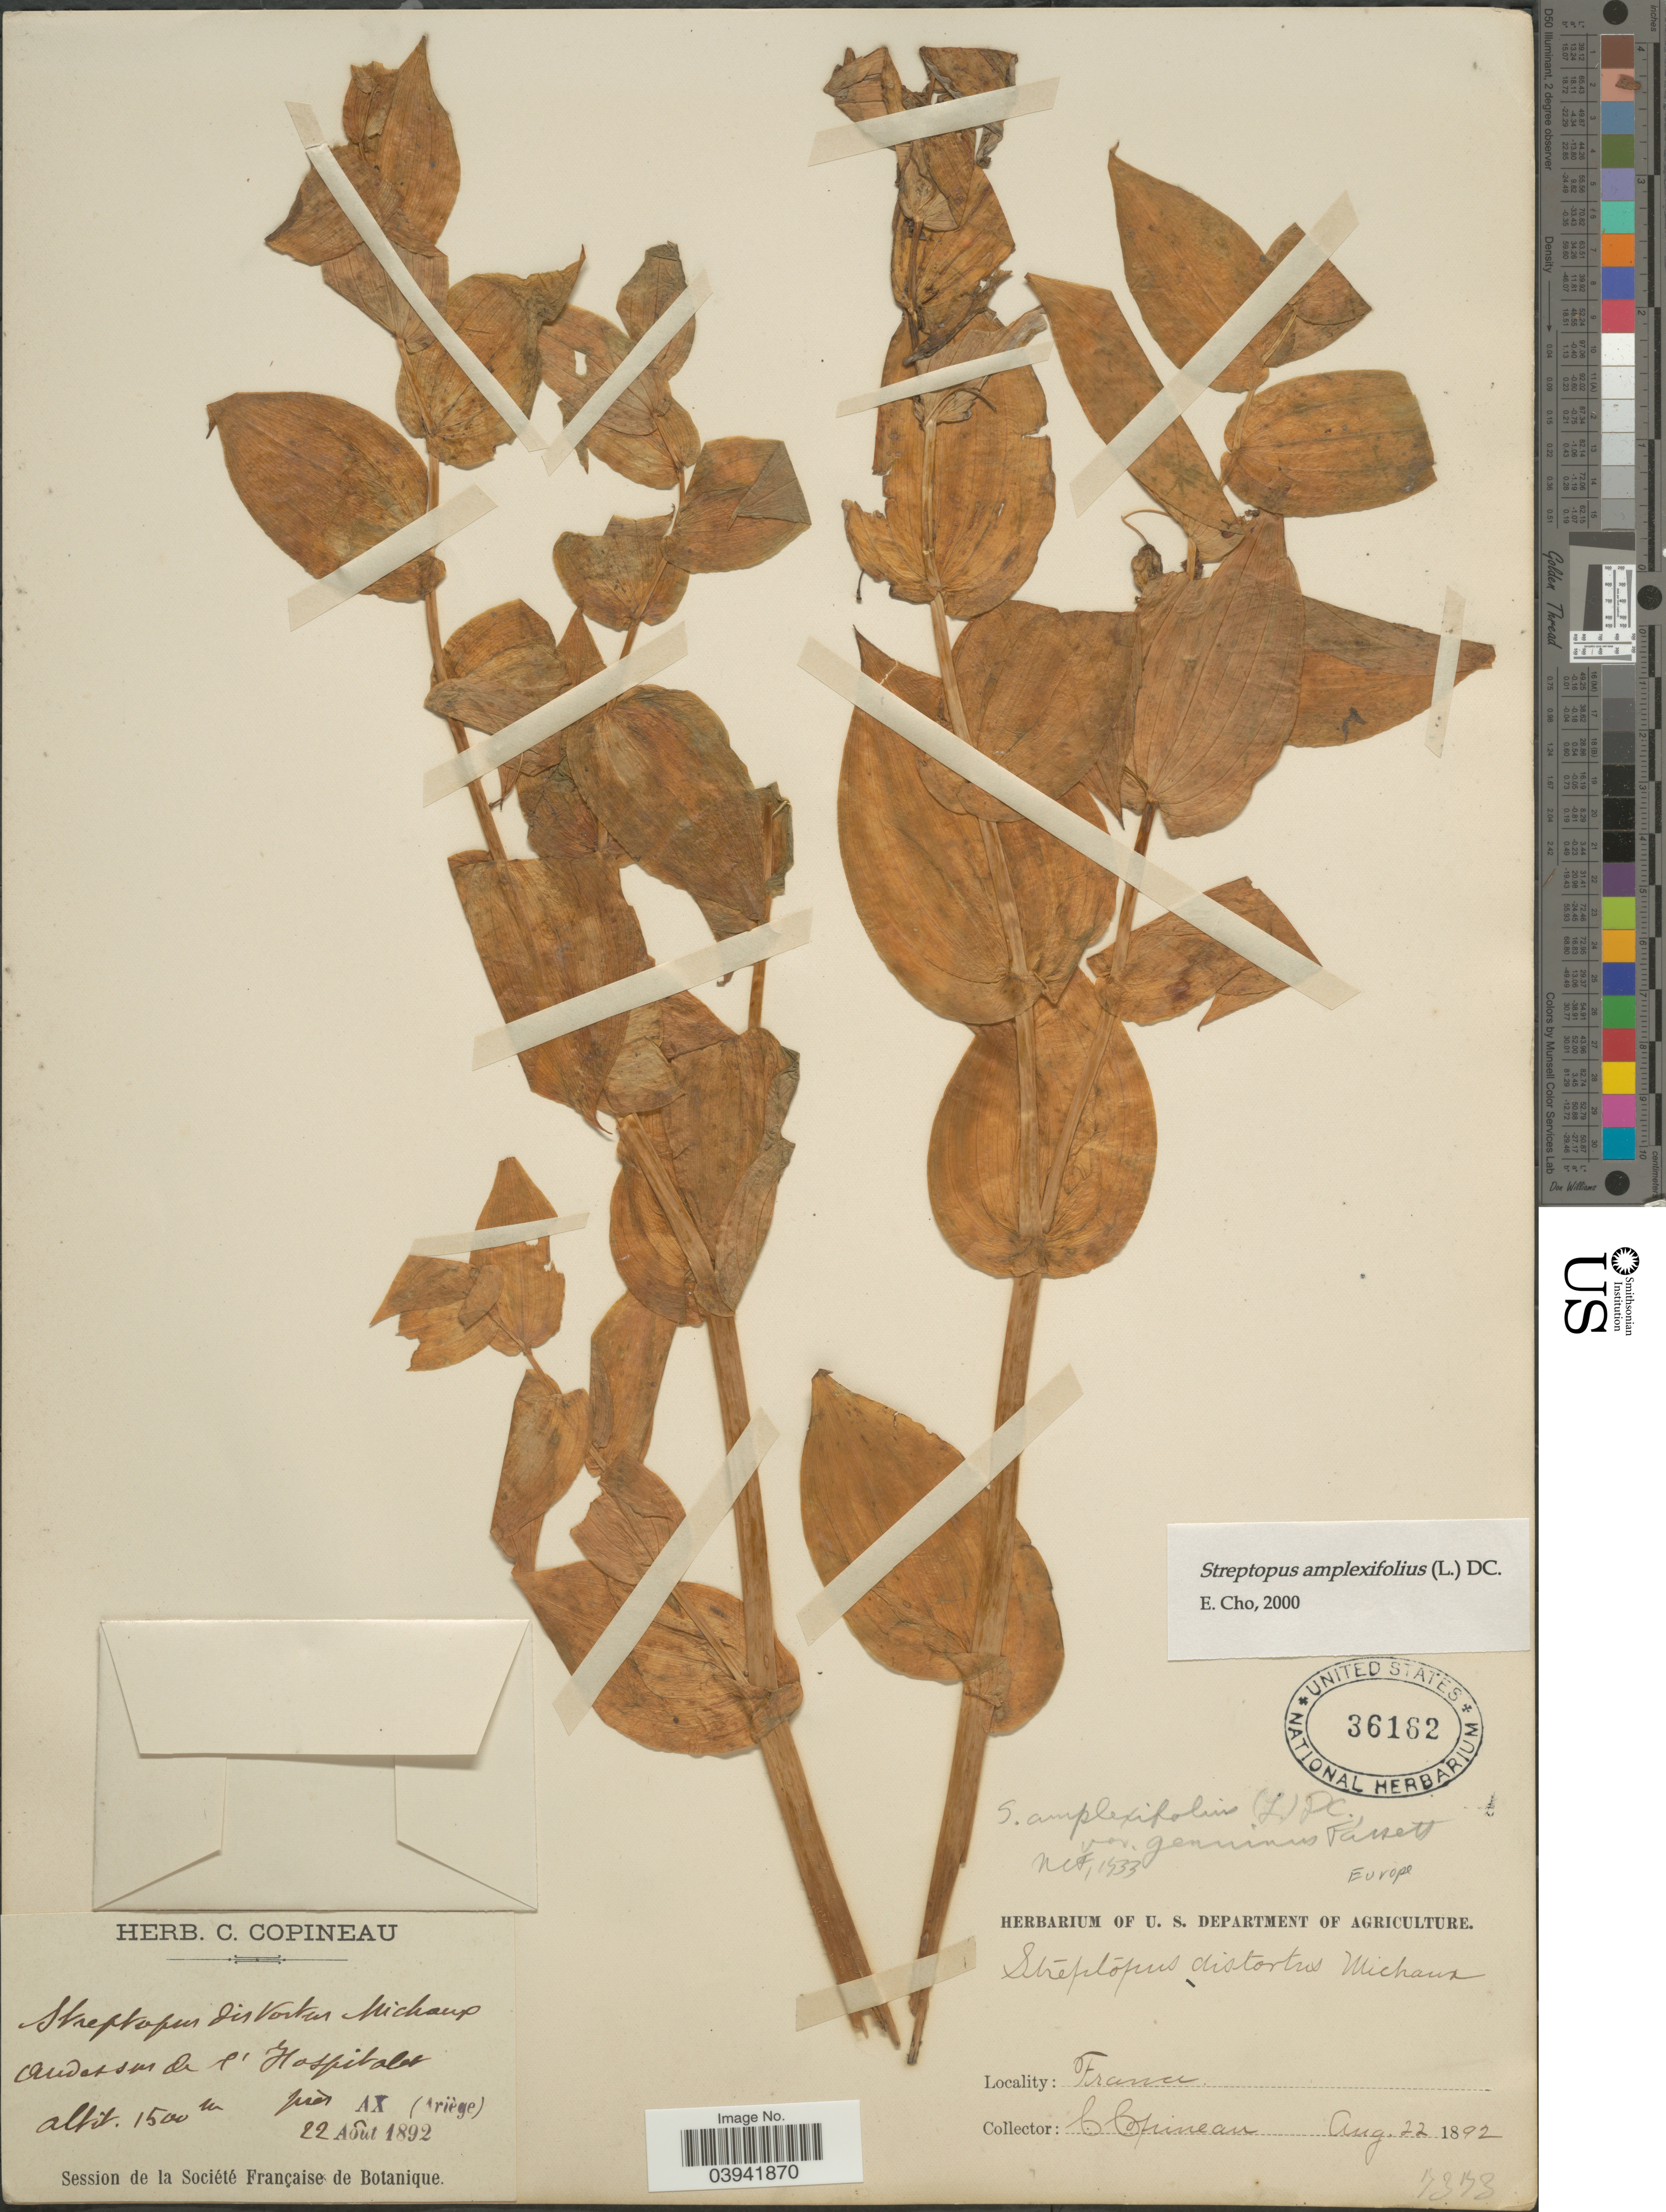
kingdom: Plantae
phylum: Tracheophyta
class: Liliopsida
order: Liliales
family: Liliaceae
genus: Streptopus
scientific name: Streptopus amplexifolius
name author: (L.) DC.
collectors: C. Copineau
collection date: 1892-08-22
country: France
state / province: Occitanie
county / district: Ariège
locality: Au dessus de l'Hospitaler. (Ariege).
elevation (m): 1500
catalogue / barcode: US 36162